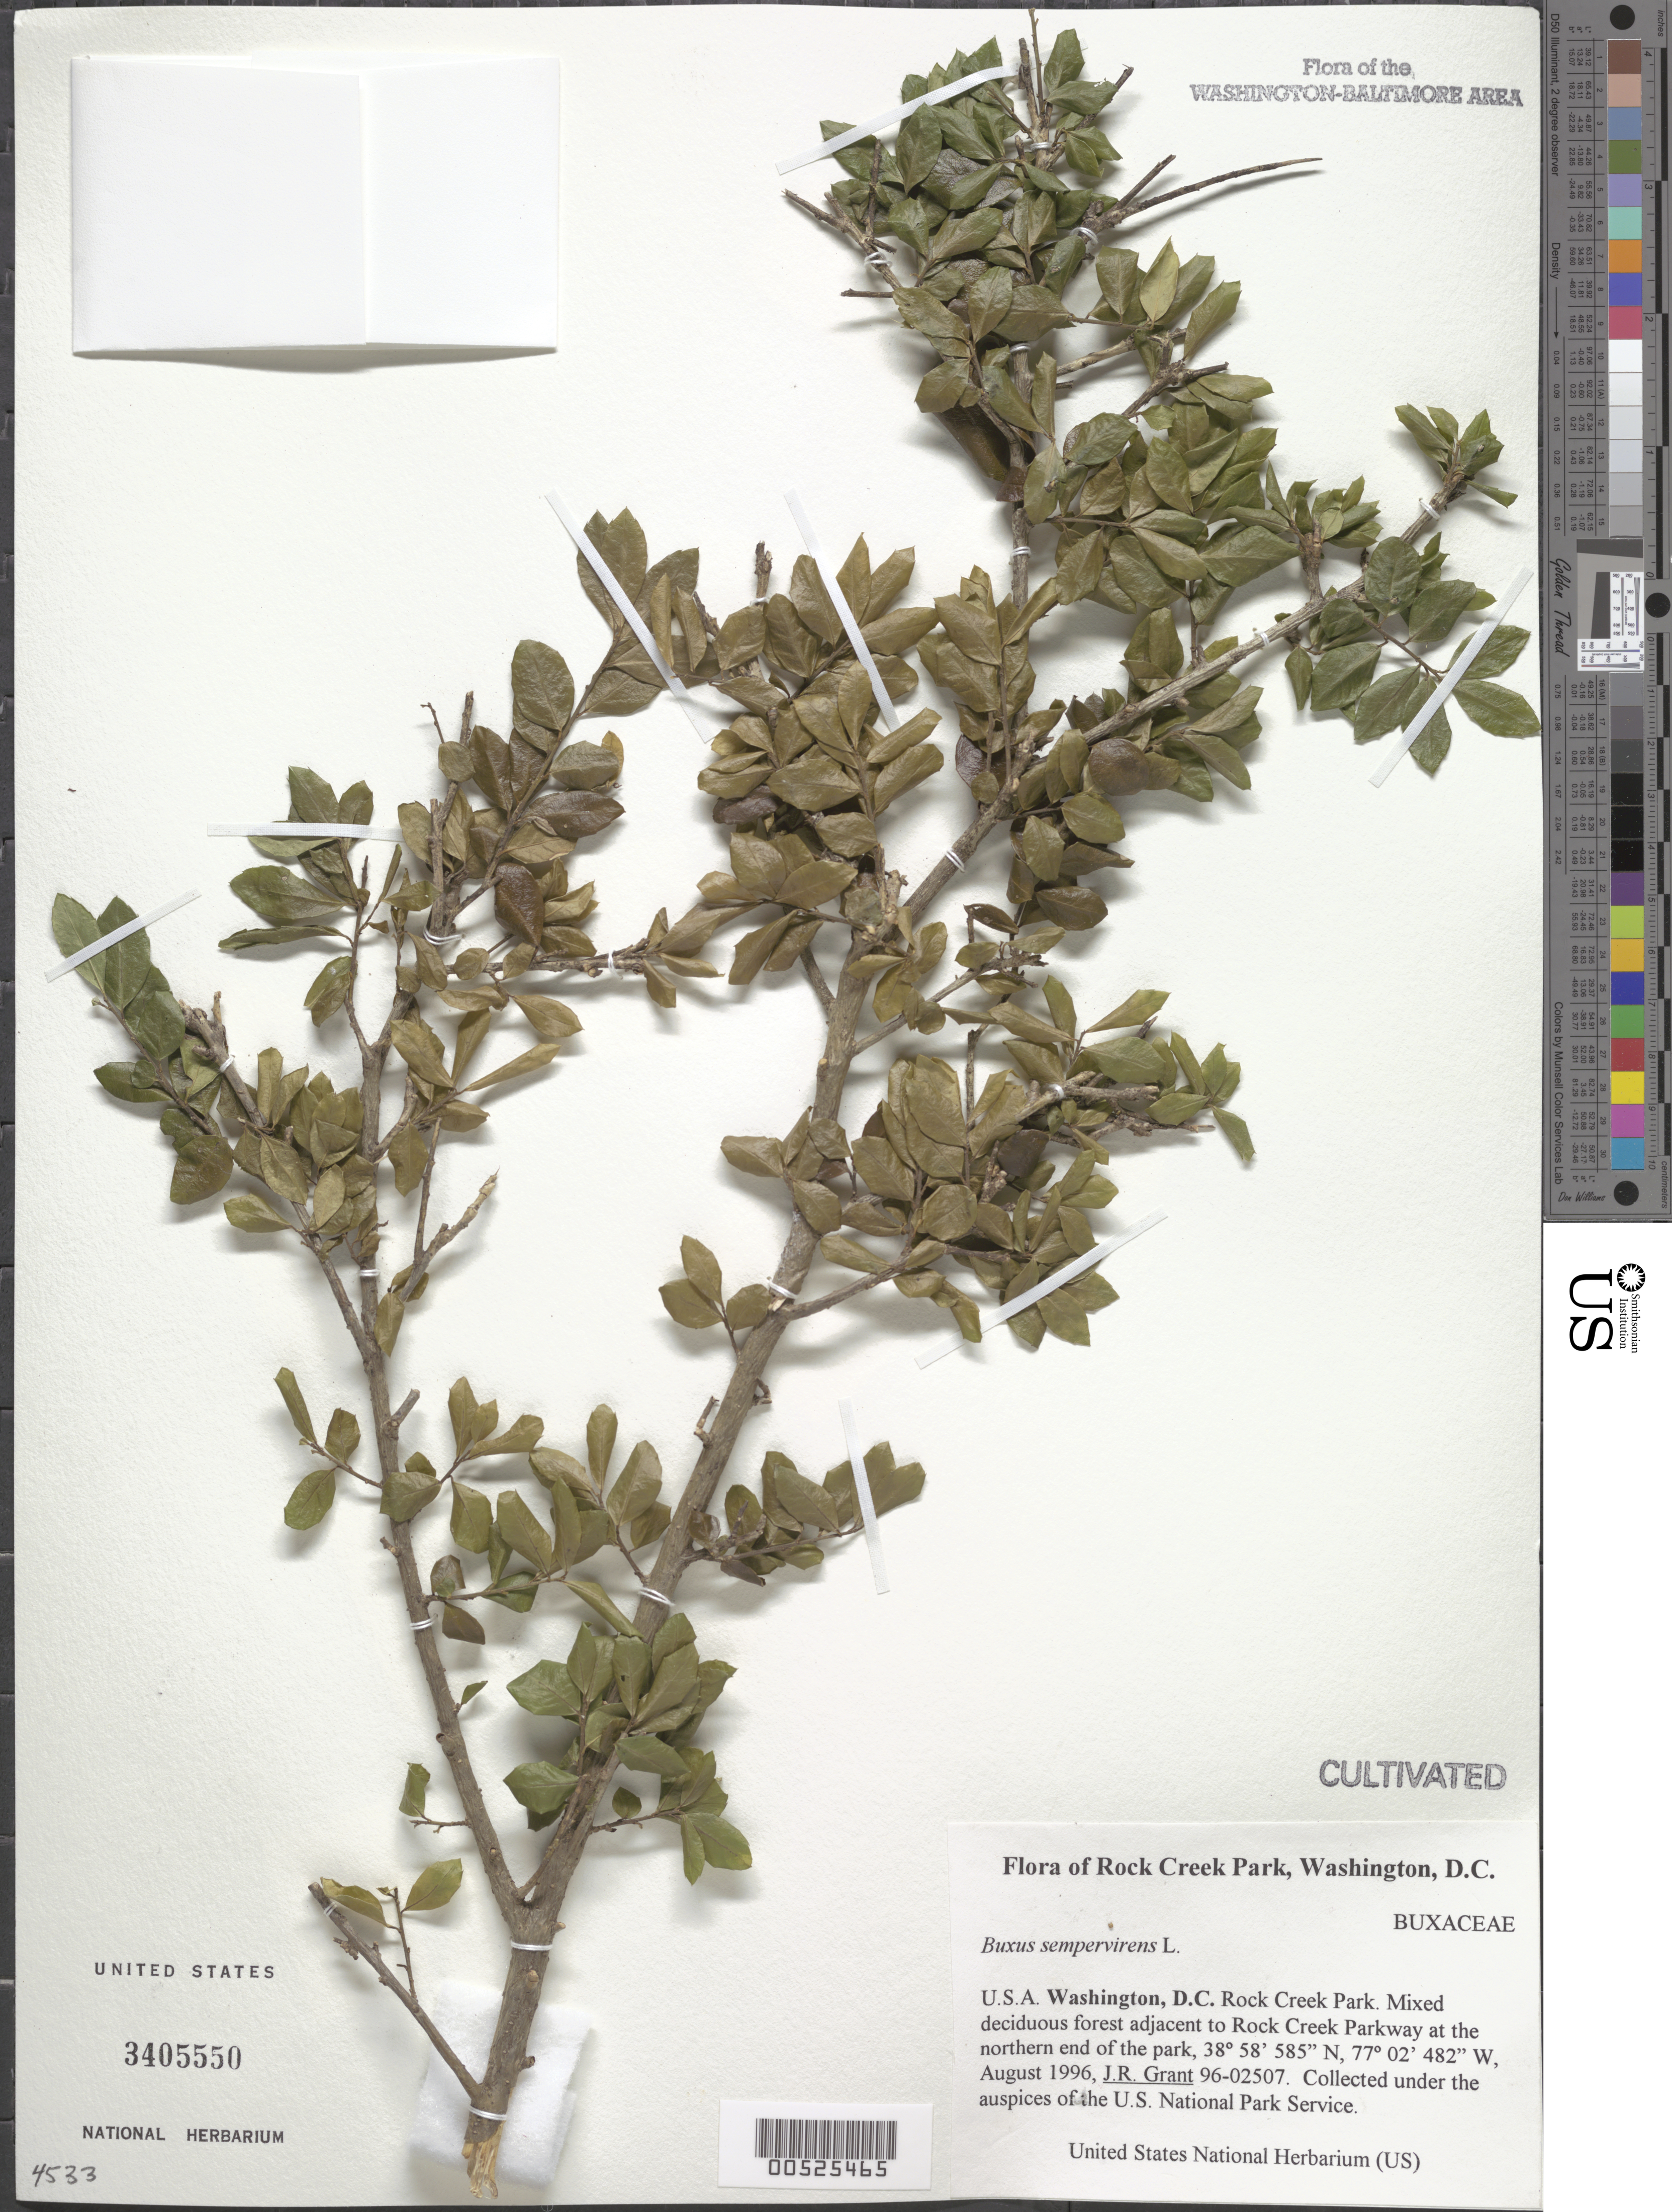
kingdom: Plantae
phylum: Tracheophyta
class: Magnoliopsida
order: Buxales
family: Buxaceae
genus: Buxus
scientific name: Buxus sempervirens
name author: L.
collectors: J. R. Grant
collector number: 96-02507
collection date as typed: Aug 1996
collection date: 1996-08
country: United States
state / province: District of Columbia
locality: Rock Creek Park. Adjacent to the Rock Creek Parkway at the northern end of the park.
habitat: Mixed deciduous forest.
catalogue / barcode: US 3405550